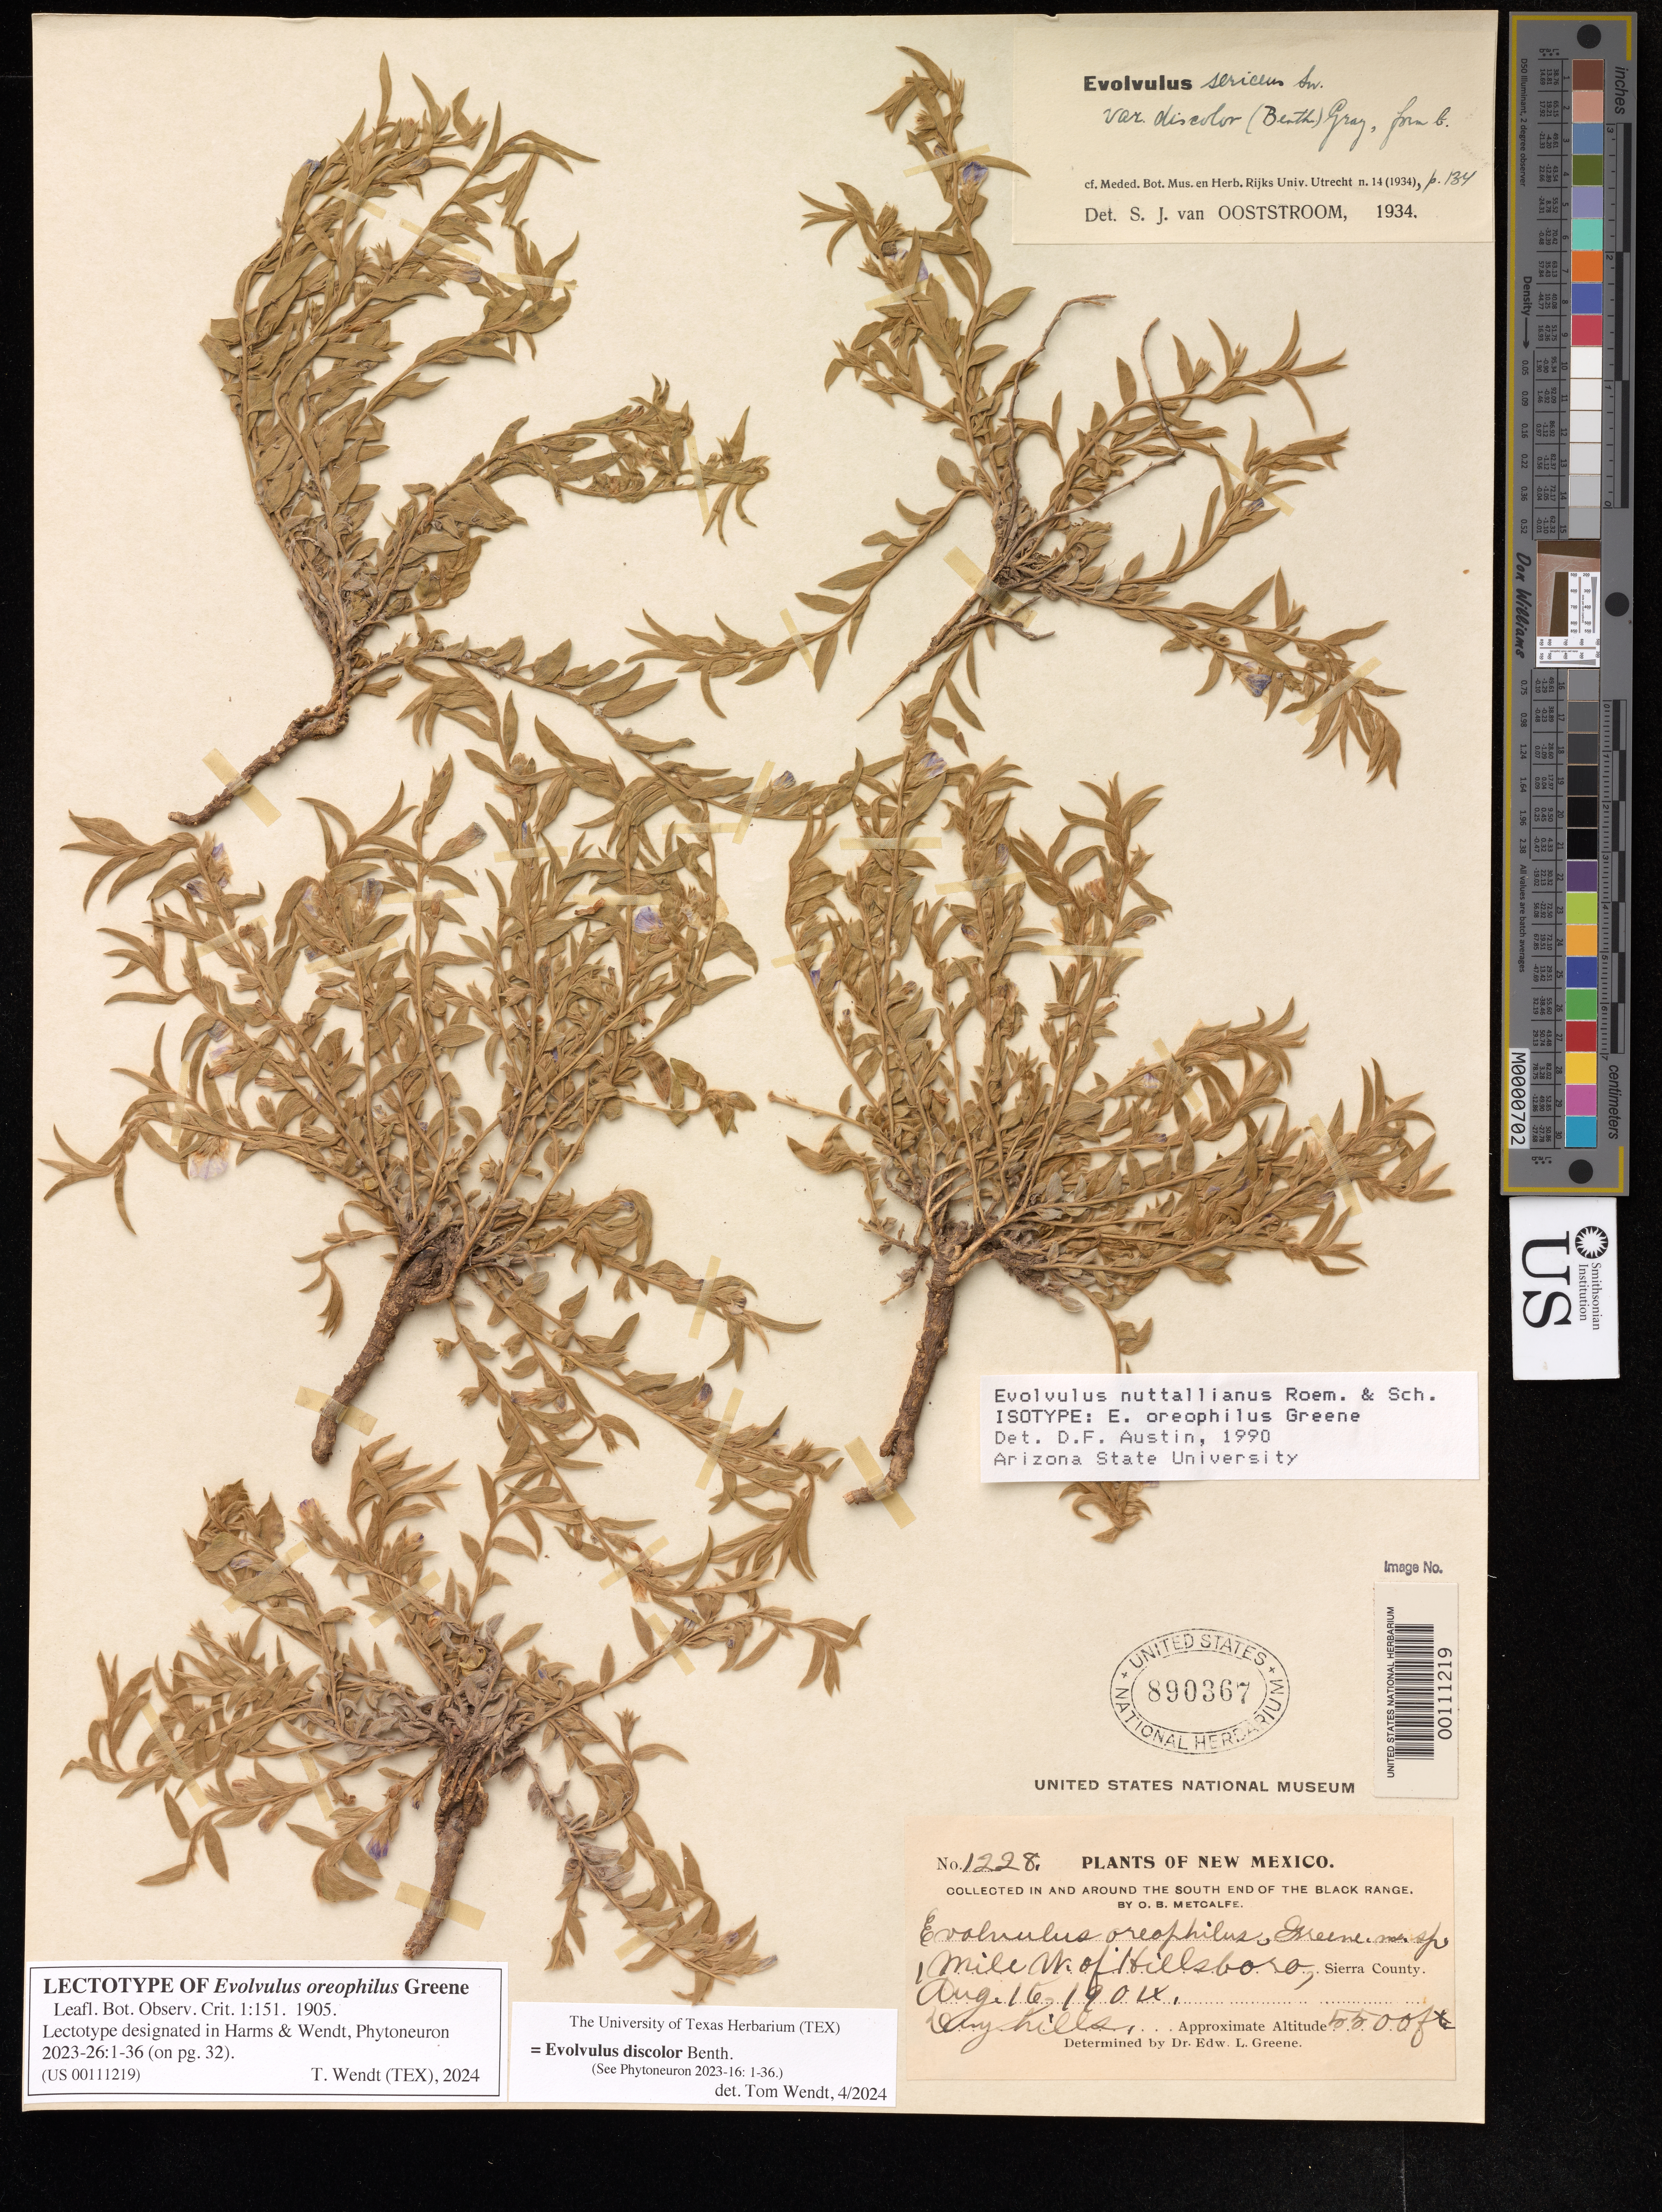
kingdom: Plantae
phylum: Tracheophyta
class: Magnoliopsida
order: Solanales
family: Convolvulaceae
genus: Evolvulus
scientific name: Evolvulus oreophilus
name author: Greene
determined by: Wendt, Thomas L.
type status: Lectotype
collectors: O. B. Metcalfe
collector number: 1228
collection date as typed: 16 Aug 1904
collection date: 1904-08-16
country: United States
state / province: New Mexico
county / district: Sierra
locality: Black Range, W of Hillsboro.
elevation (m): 1676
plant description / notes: =Evolvulus discolor Benth. (Phytoneuron 2023. 16: 1-36); Lectotype designated in Harms & Wendt, Phytoneuron 2023. 26: 32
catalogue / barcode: US 890367